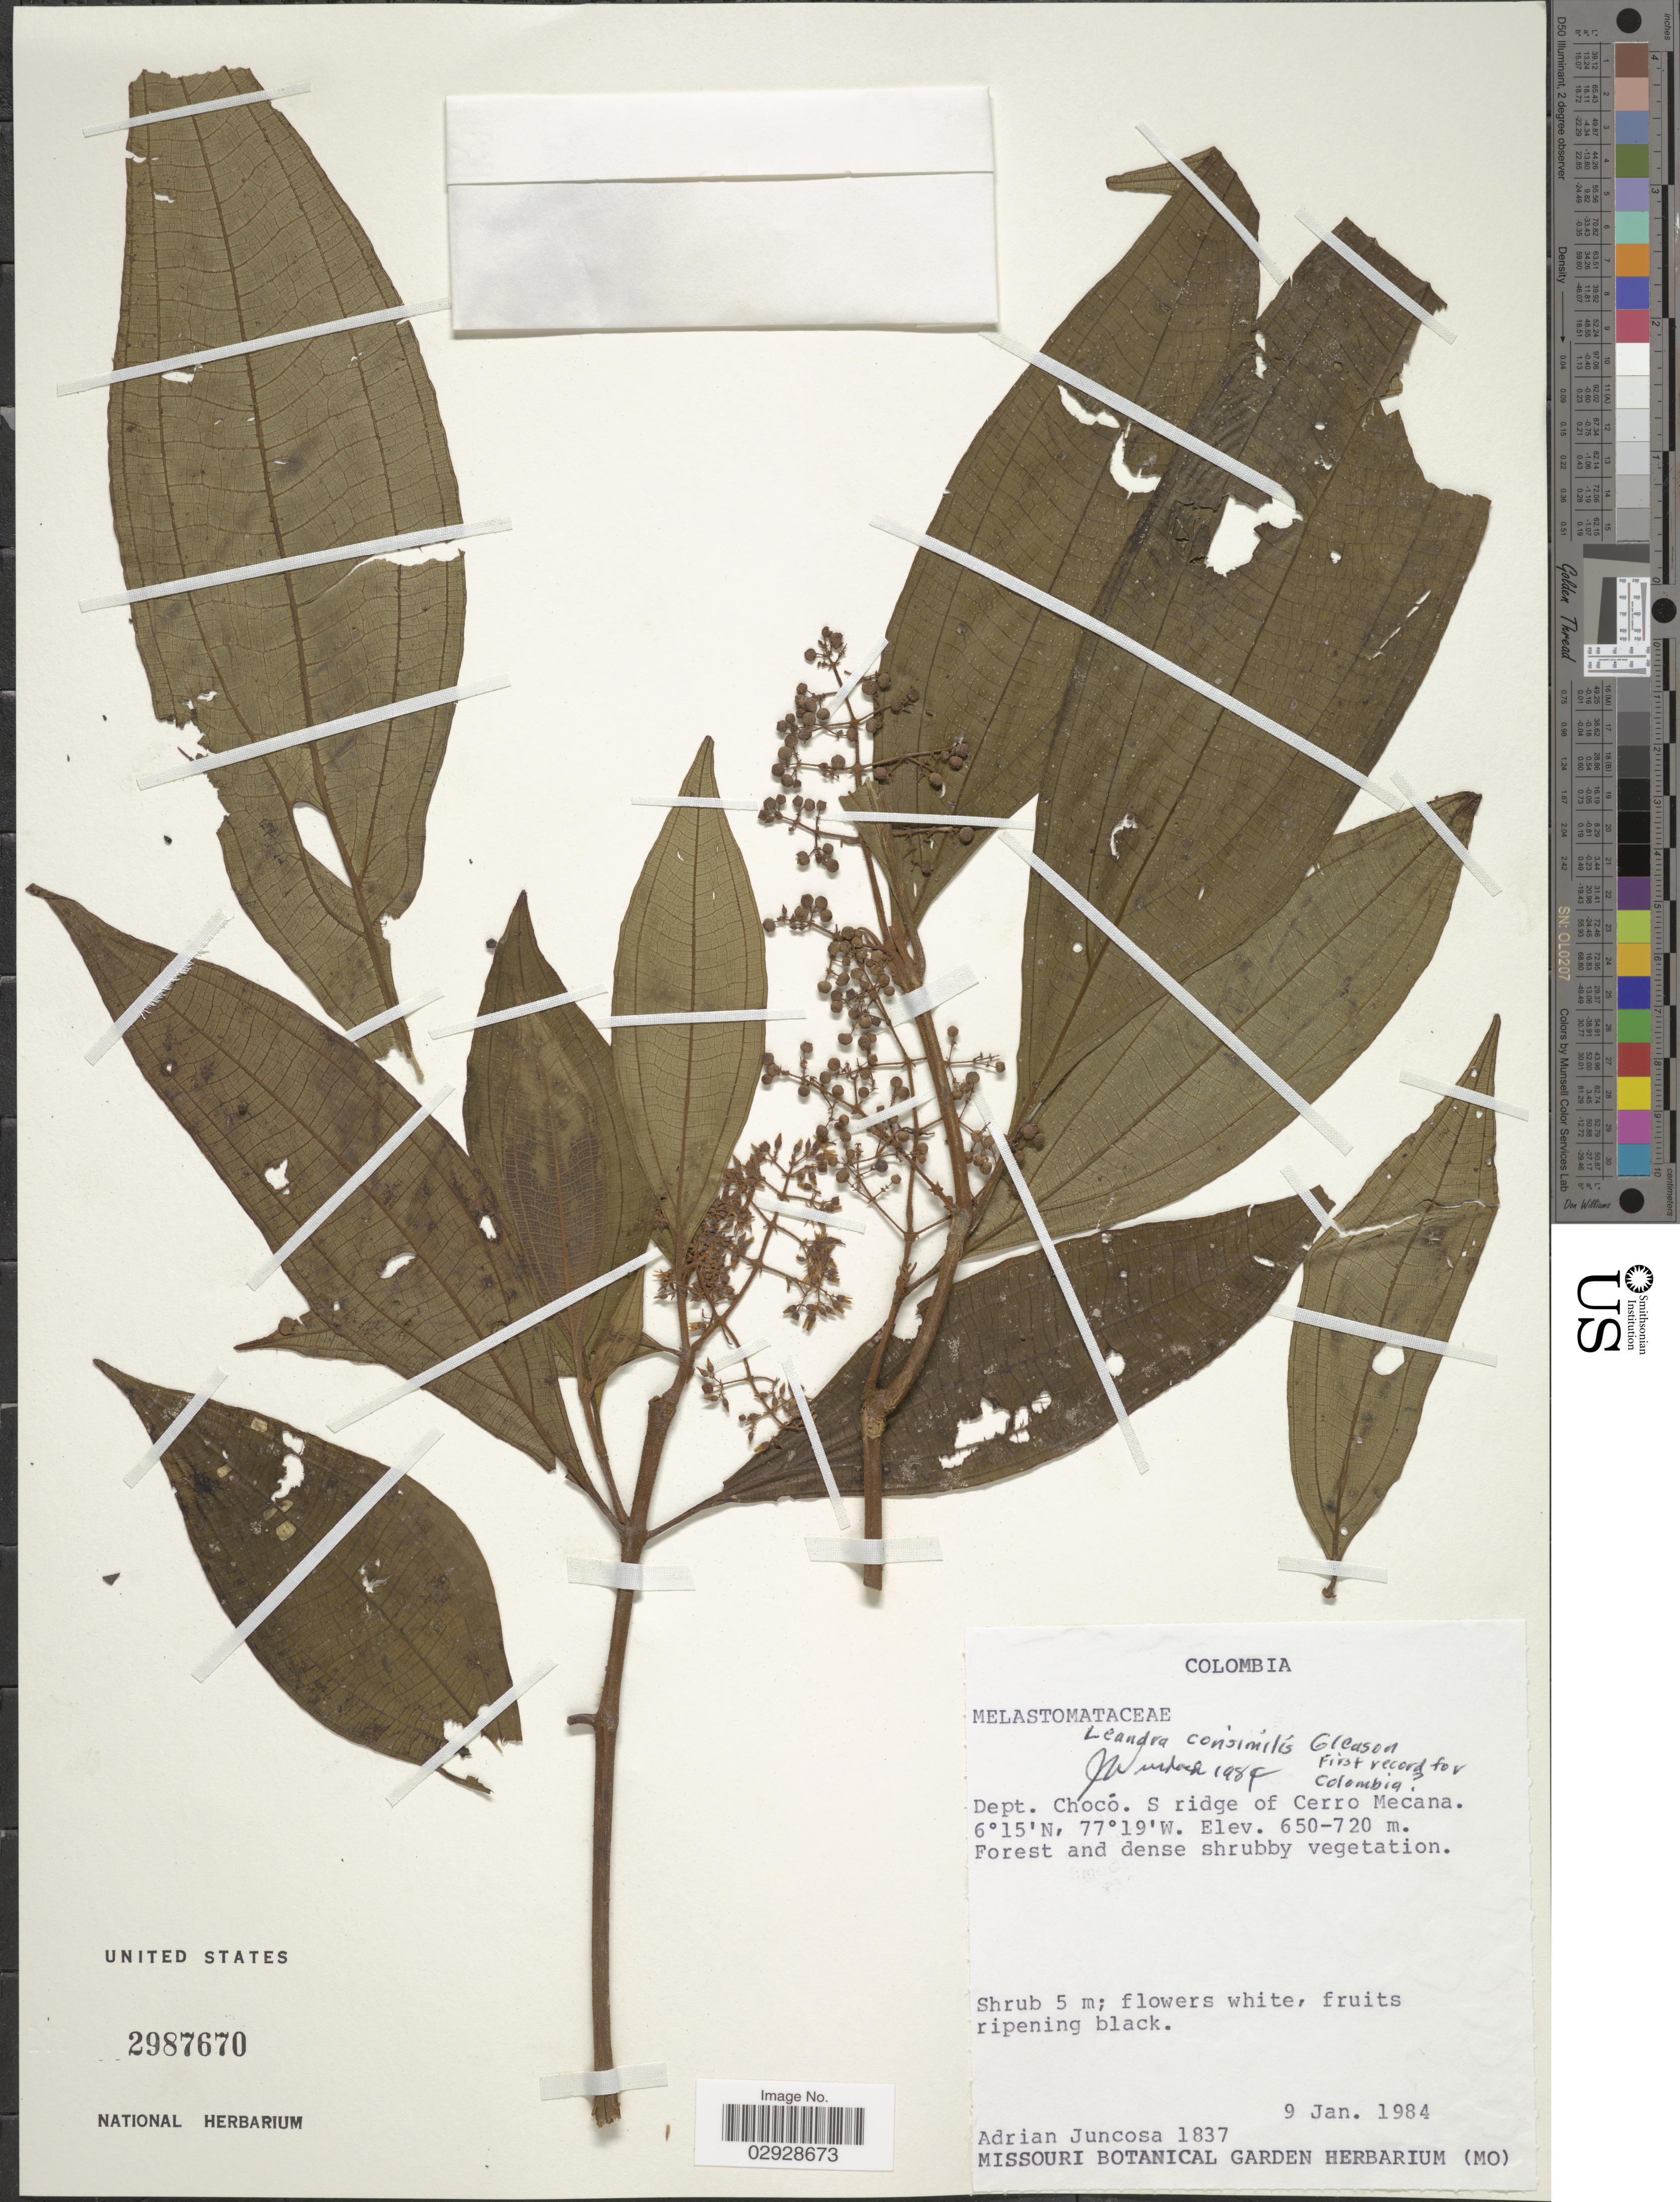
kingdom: Plantae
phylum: Tracheophyta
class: Magnoliopsida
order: Myrtales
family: Melastomataceae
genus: Leandra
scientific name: Leandra consimilis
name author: Gleason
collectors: A. Juncosa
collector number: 1837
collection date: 1984-01-09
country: Colombia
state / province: Chocó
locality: Dept. Chocó. S ridge of Cerro Mecana.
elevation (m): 650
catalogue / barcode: US 2987670